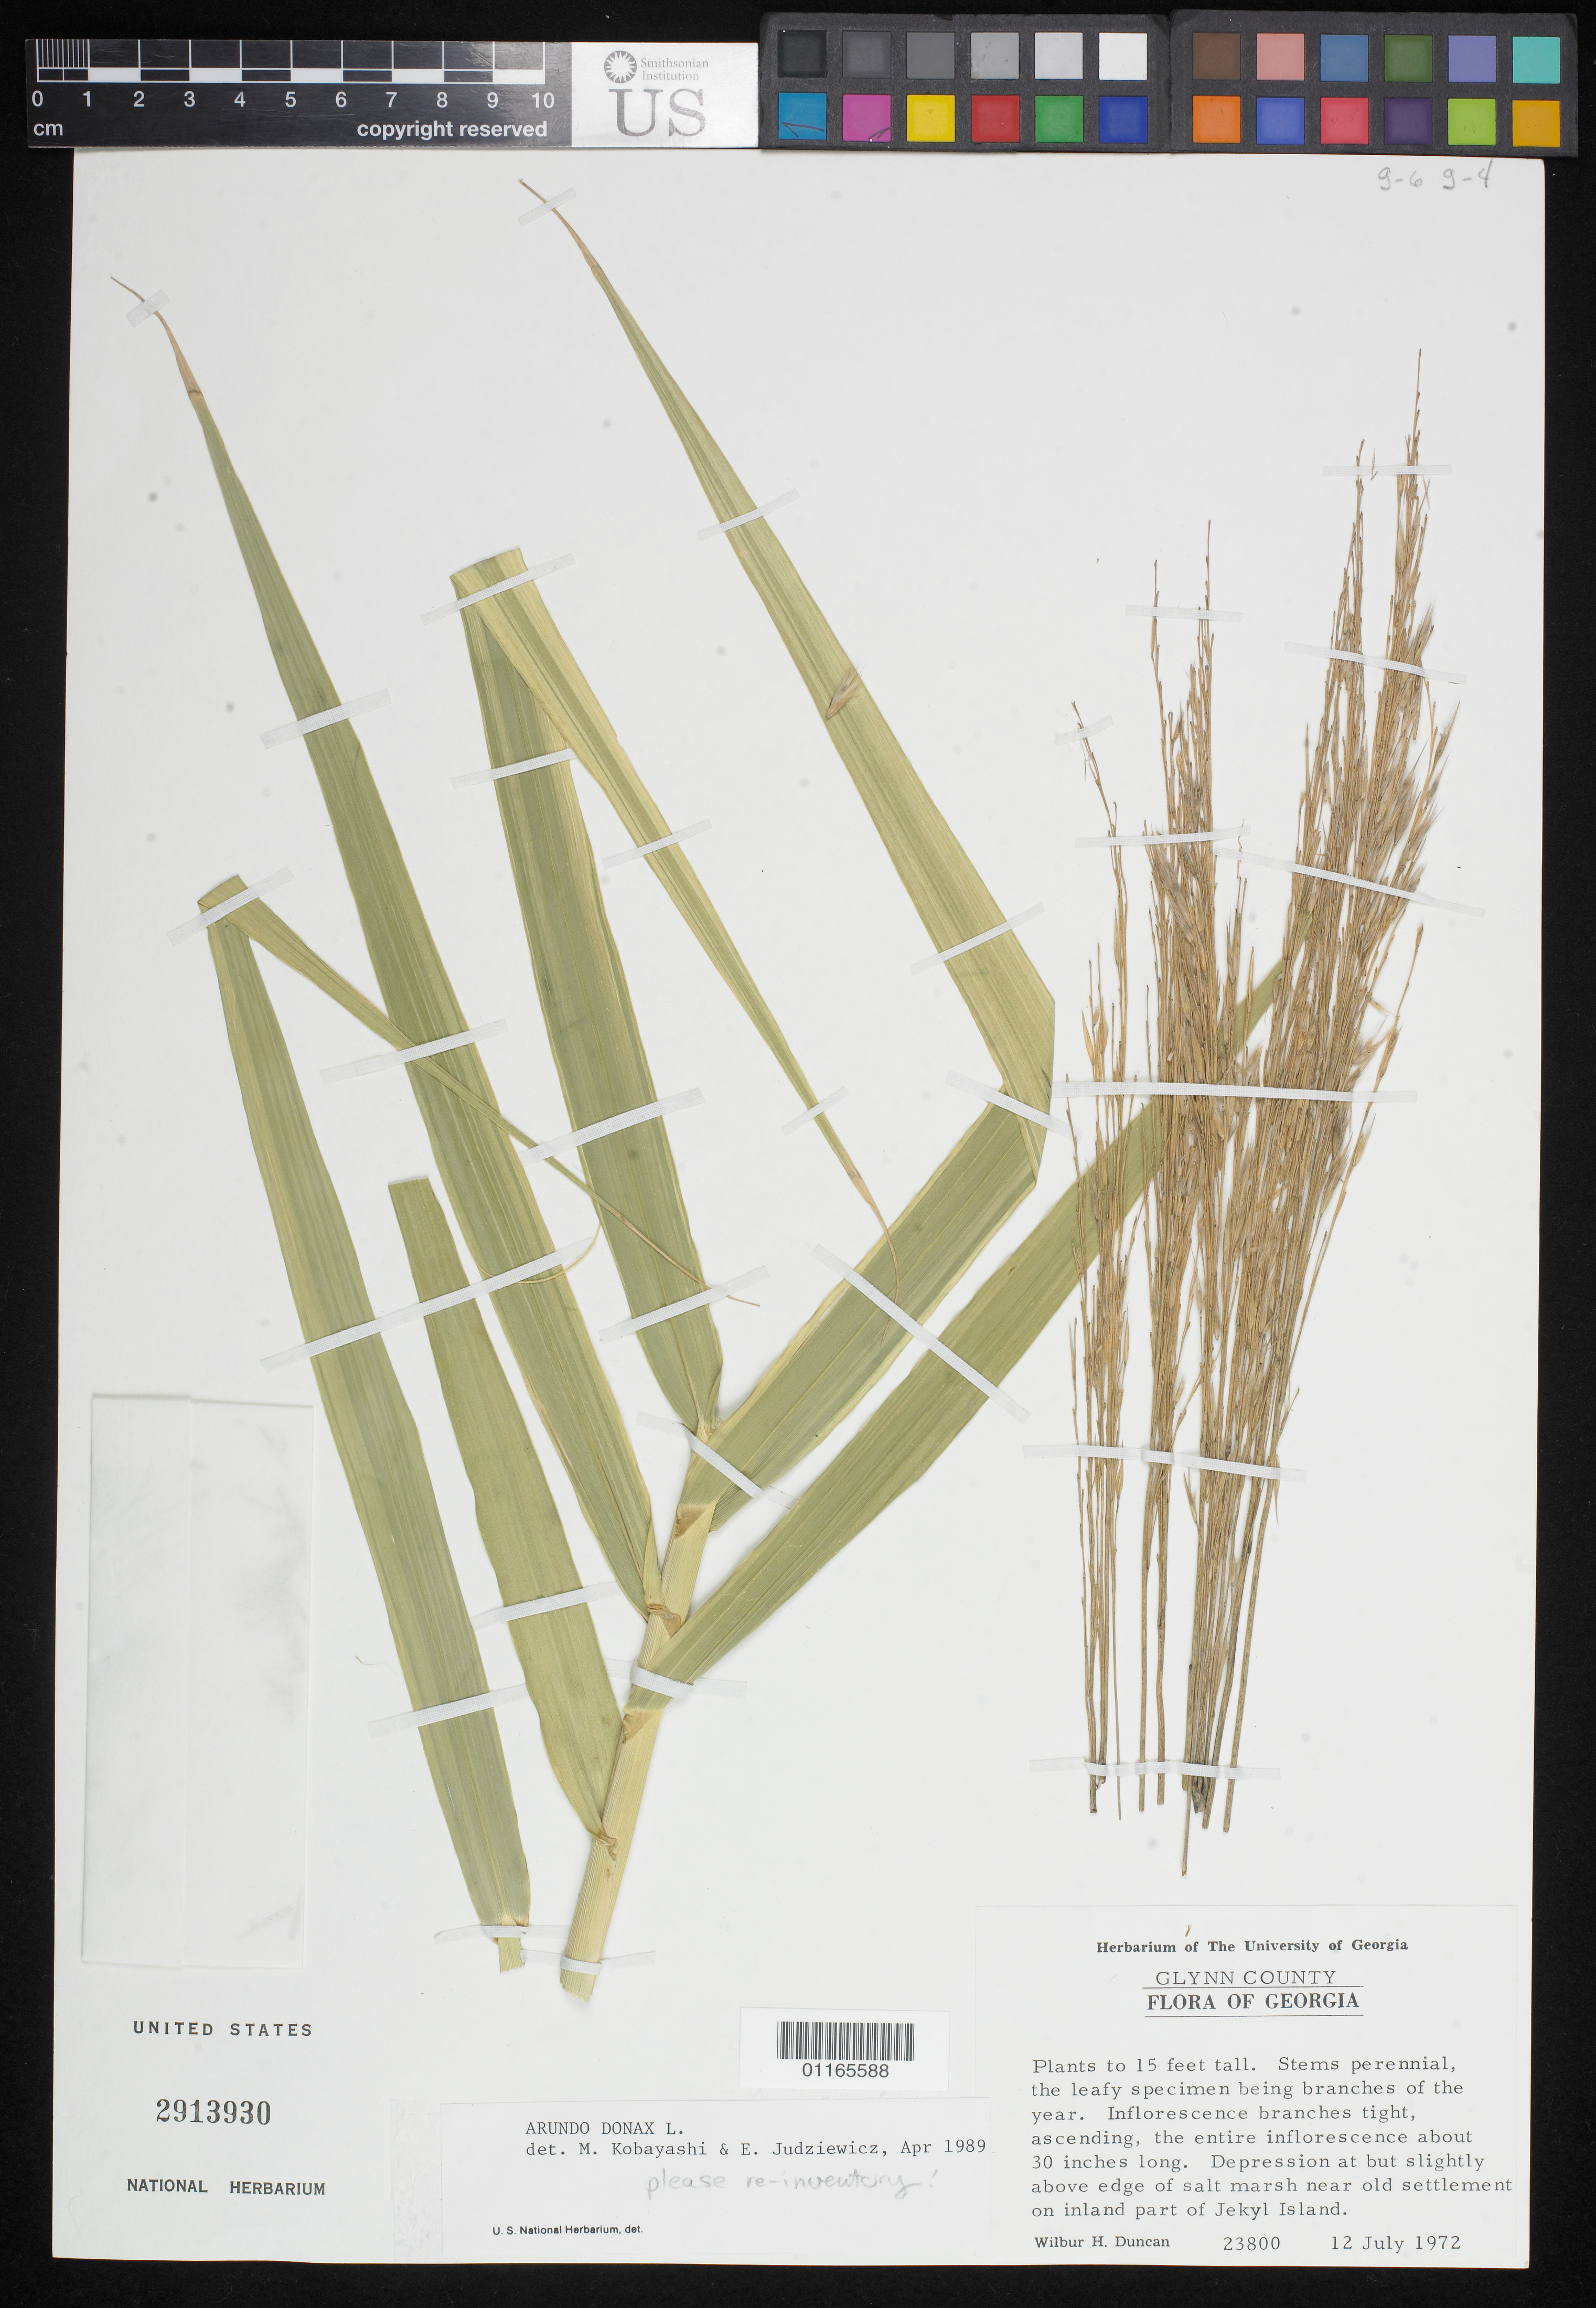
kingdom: Plantae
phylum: Tracheophyta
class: Liliopsida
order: Poales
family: Poaceae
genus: Arundo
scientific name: Arundo donax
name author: L.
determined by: Kobayashi, M.; Judziewicz, E.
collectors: W. H. Duncan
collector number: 23800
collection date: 1972-07-12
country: United States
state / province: Georgia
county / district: Glynn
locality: Depression at but slightly above edge of salt marsh near old settlement on inland part of Jekyl Island.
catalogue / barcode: US 2913930